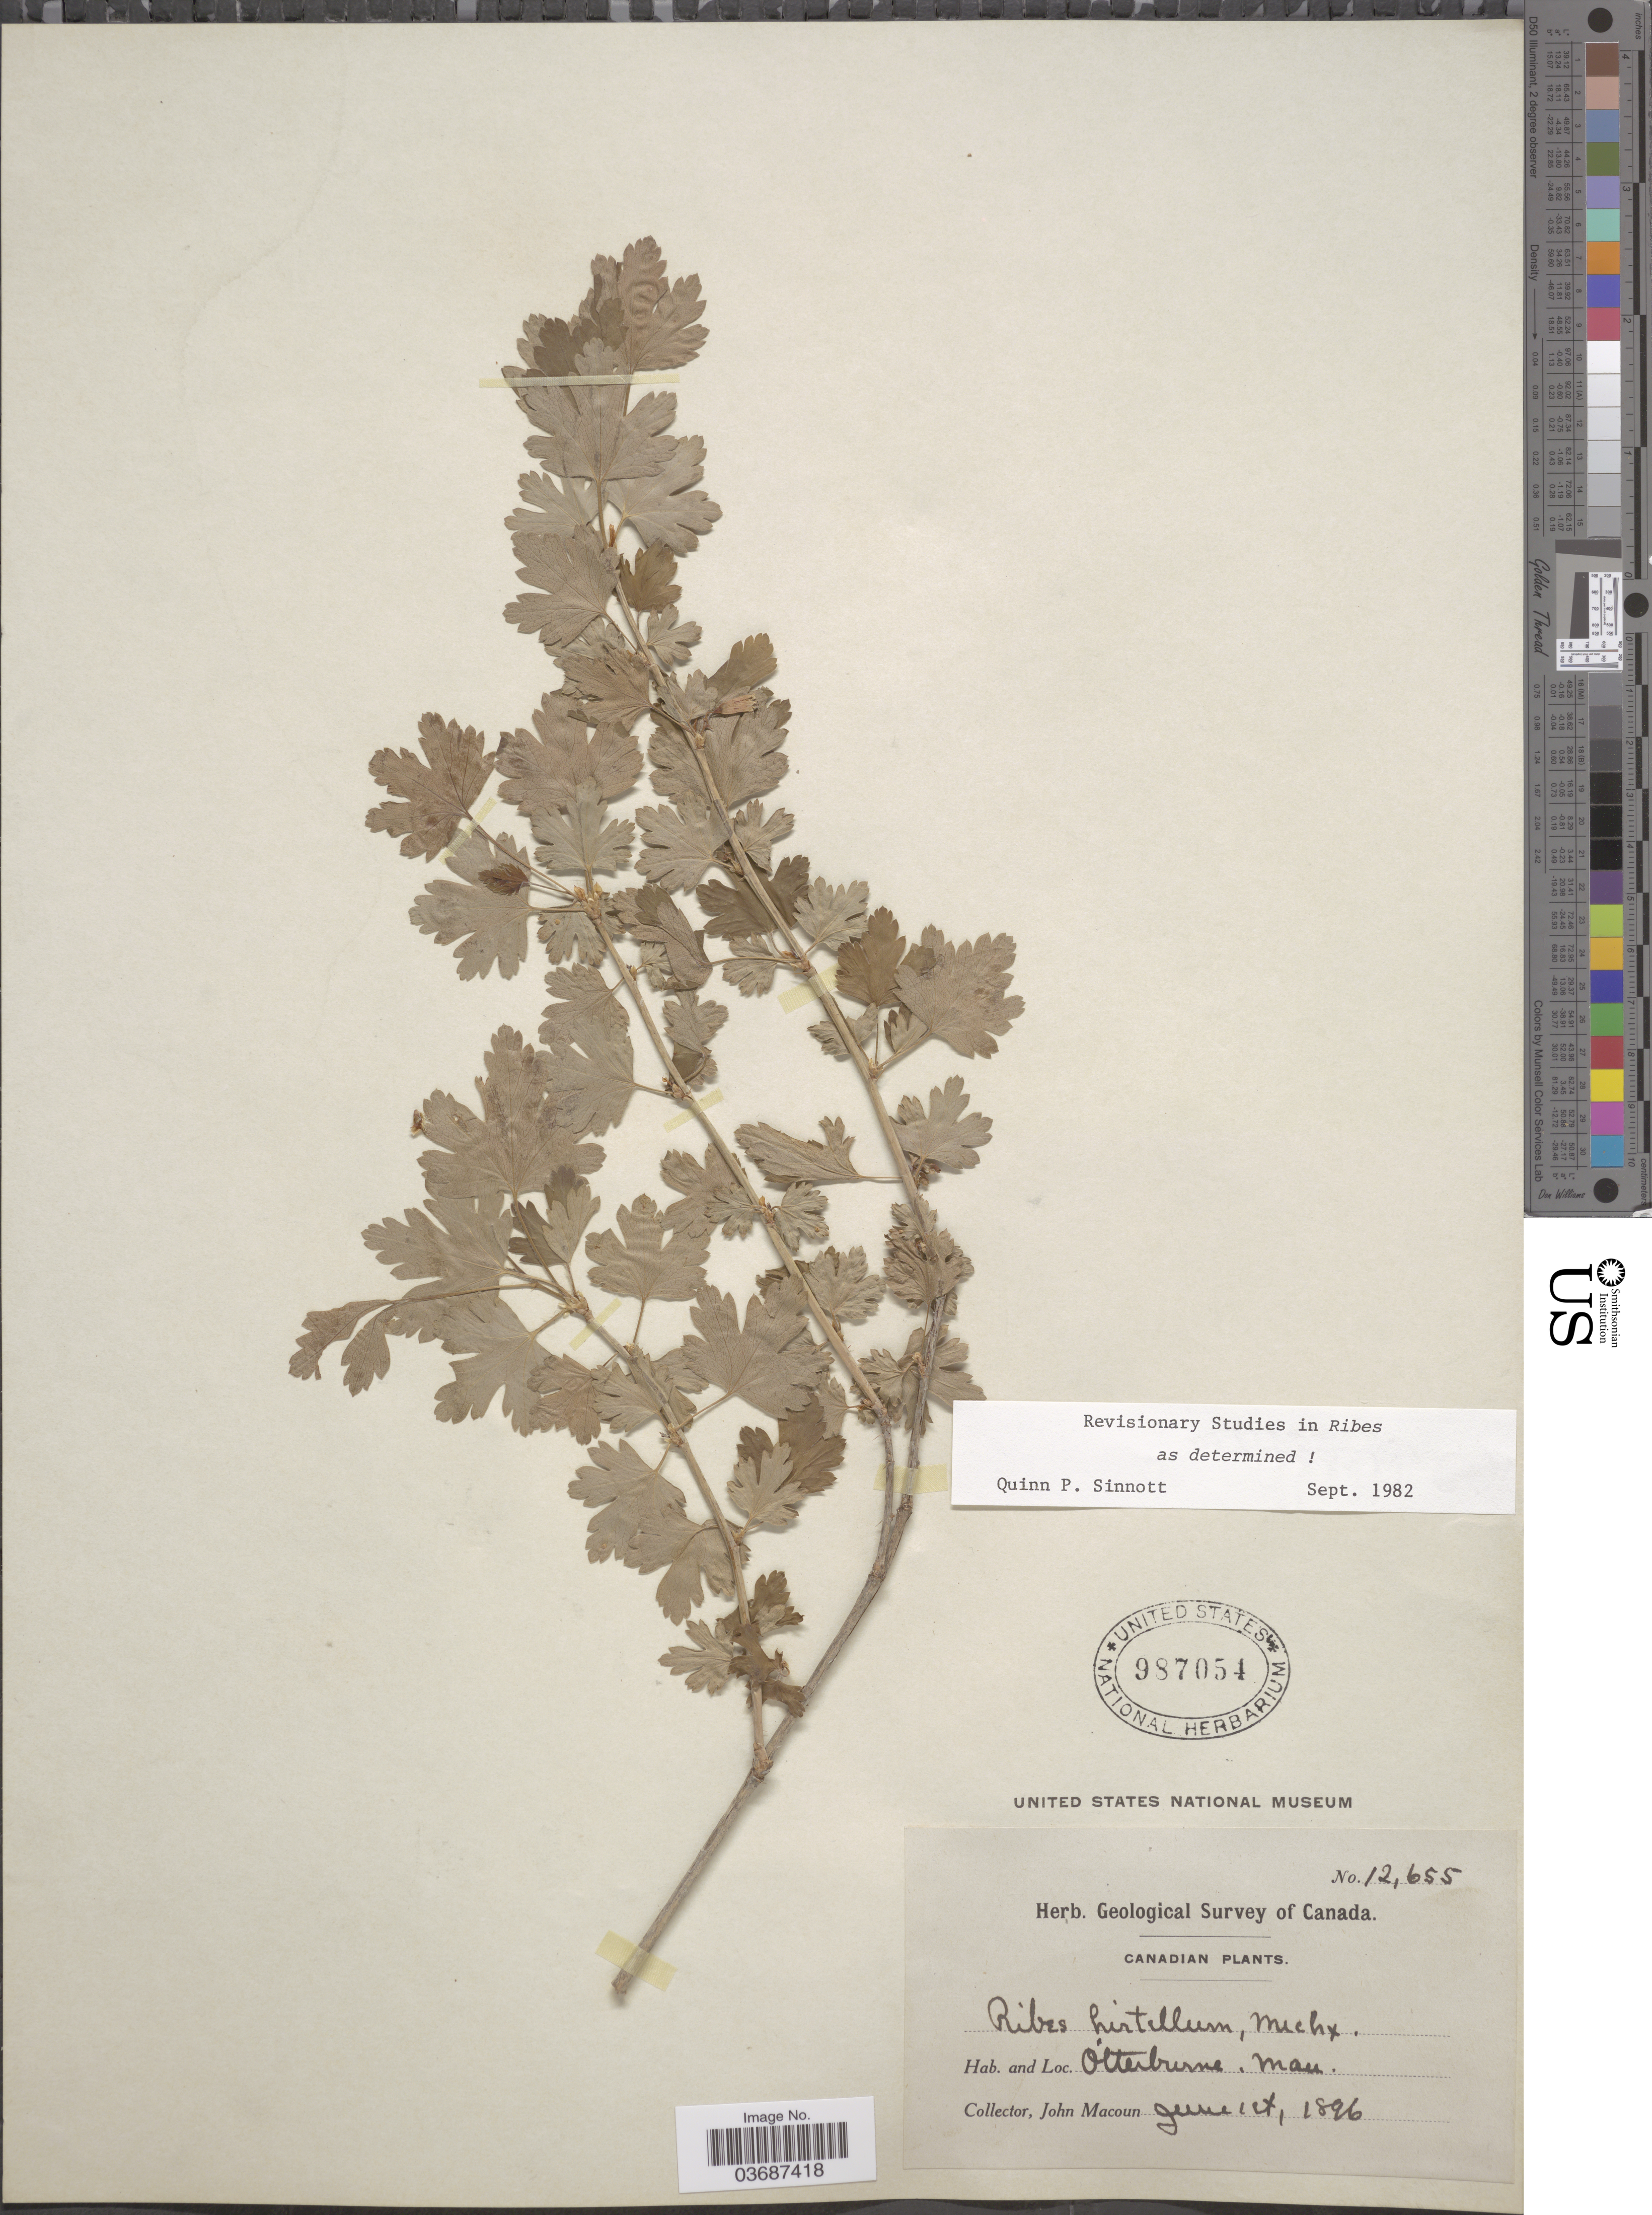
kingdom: Plantae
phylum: Tracheophyta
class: Magnoliopsida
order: Saxifragales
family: Grossulariaceae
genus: Ribes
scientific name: Ribes hirtellum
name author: Michx.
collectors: J. Macoun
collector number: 12655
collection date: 1896-06-01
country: Canada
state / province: Manitoba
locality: Geological Survey of Canada. Otterburne.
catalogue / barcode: US 987054